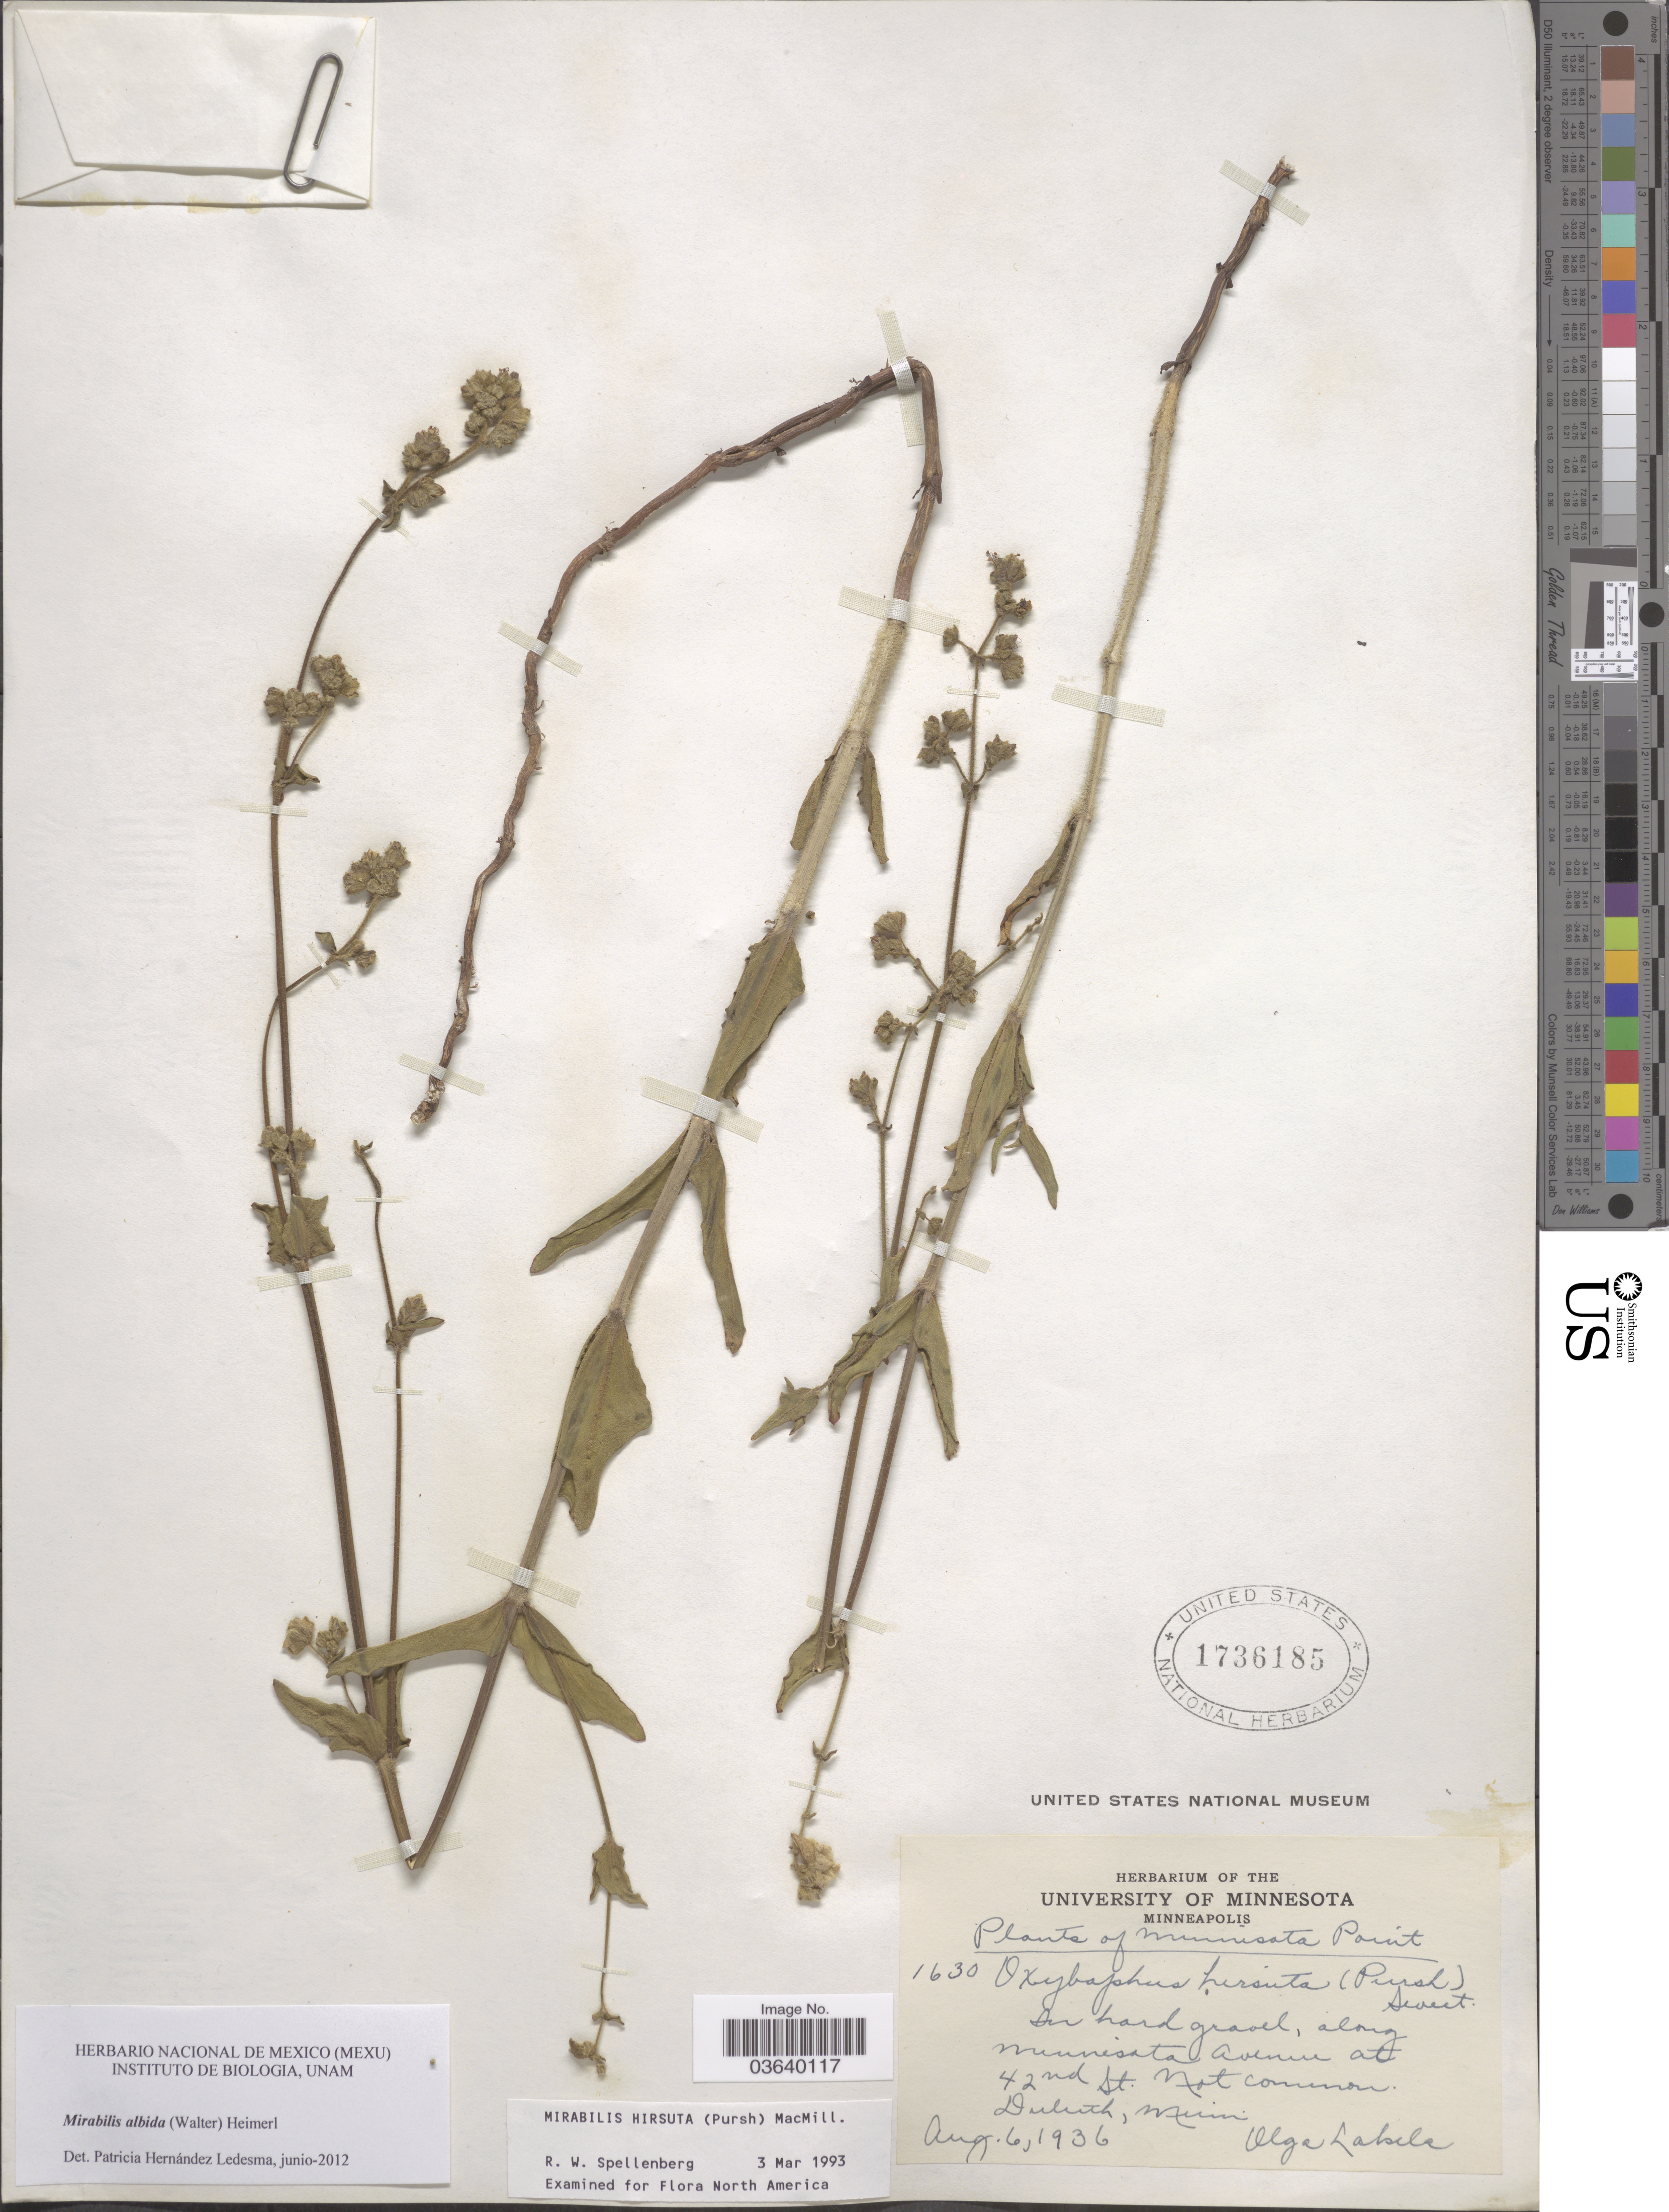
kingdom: Plantae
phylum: Tracheophyta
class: Magnoliopsida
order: Caryophyllales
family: Nyctaginaceae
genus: Mirabilis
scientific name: Mirabilis albida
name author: (Walter) Heimerl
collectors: O. K. Lakela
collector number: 1630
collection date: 1936-08-06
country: United States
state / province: Minnesota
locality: Minnesota Point. Along Minnesota Avenue at 42nd St. Duluth.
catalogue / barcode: US 1736185